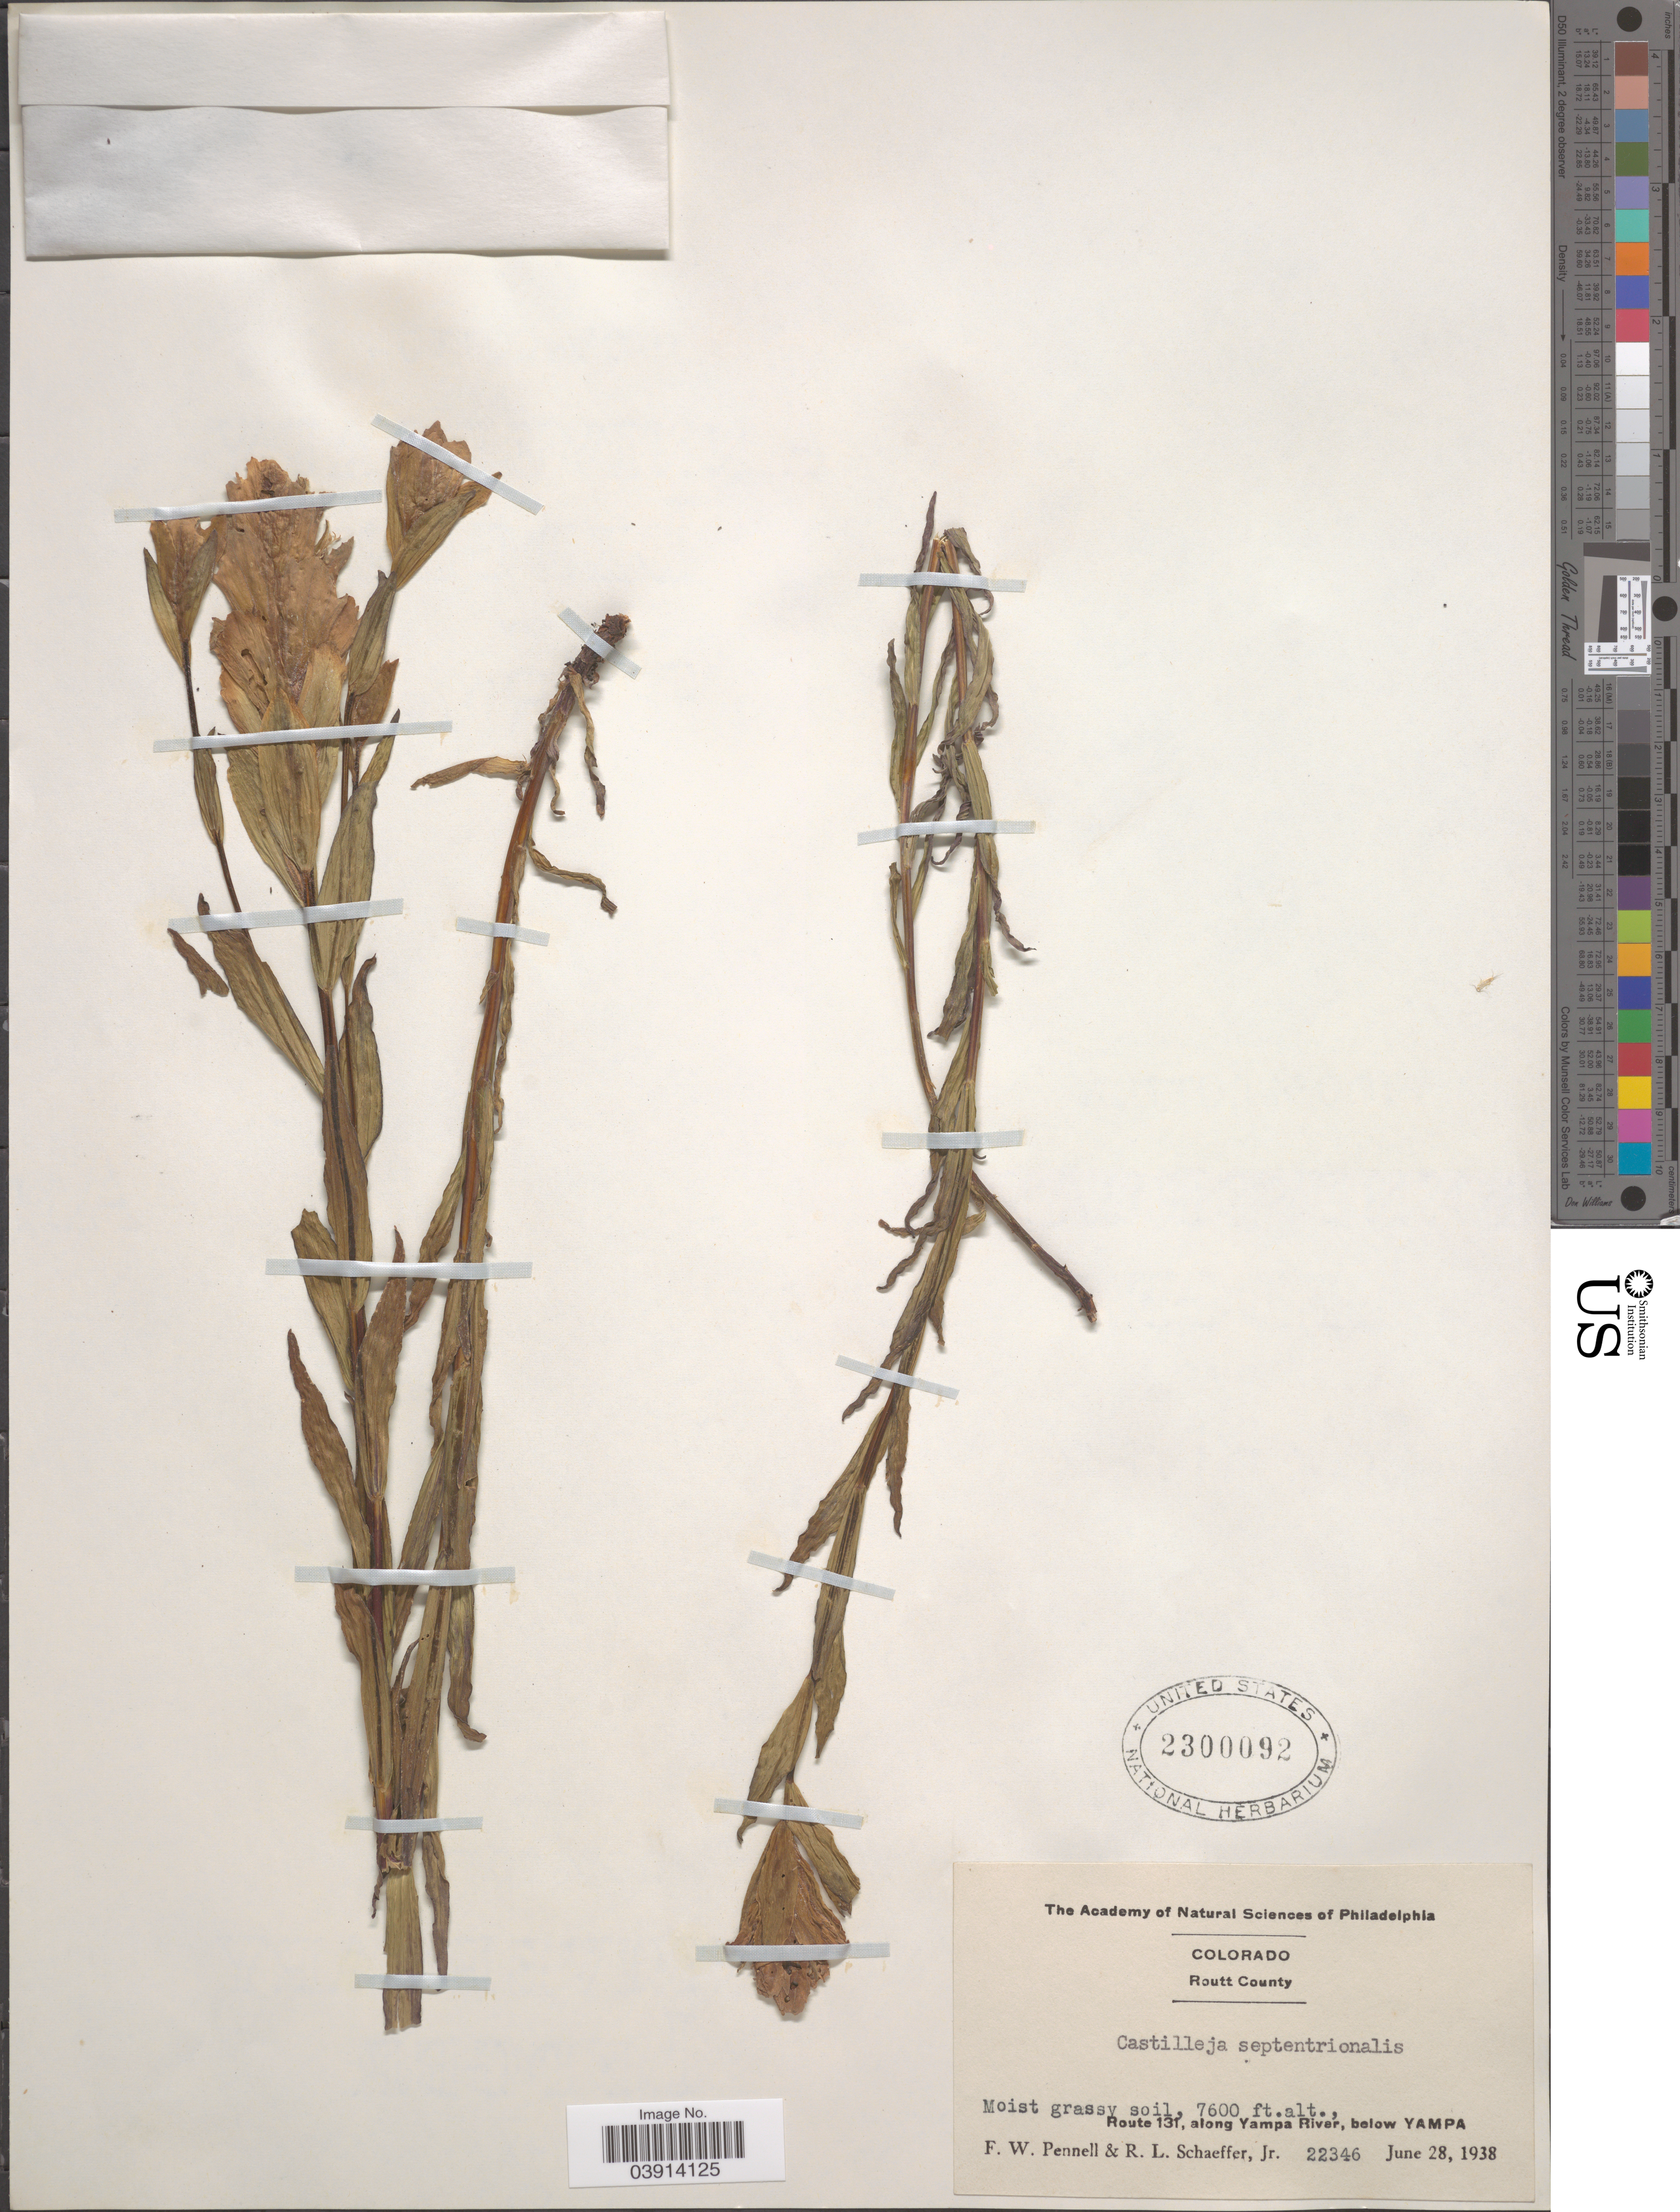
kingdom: Plantae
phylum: Tracheophyta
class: Magnoliopsida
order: Lamiales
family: Orobanchaceae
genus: Castilleja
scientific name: Castilleja septentrionalis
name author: Lindl.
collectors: F. W. Pennell, R. L. Schaeffer Jr. & R. L. Schaeffer Jr.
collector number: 22346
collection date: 1938-06-28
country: United States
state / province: Colorado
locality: Routt County. Route 131, along Yampa River, below Yampa.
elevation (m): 2316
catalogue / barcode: US 2300092